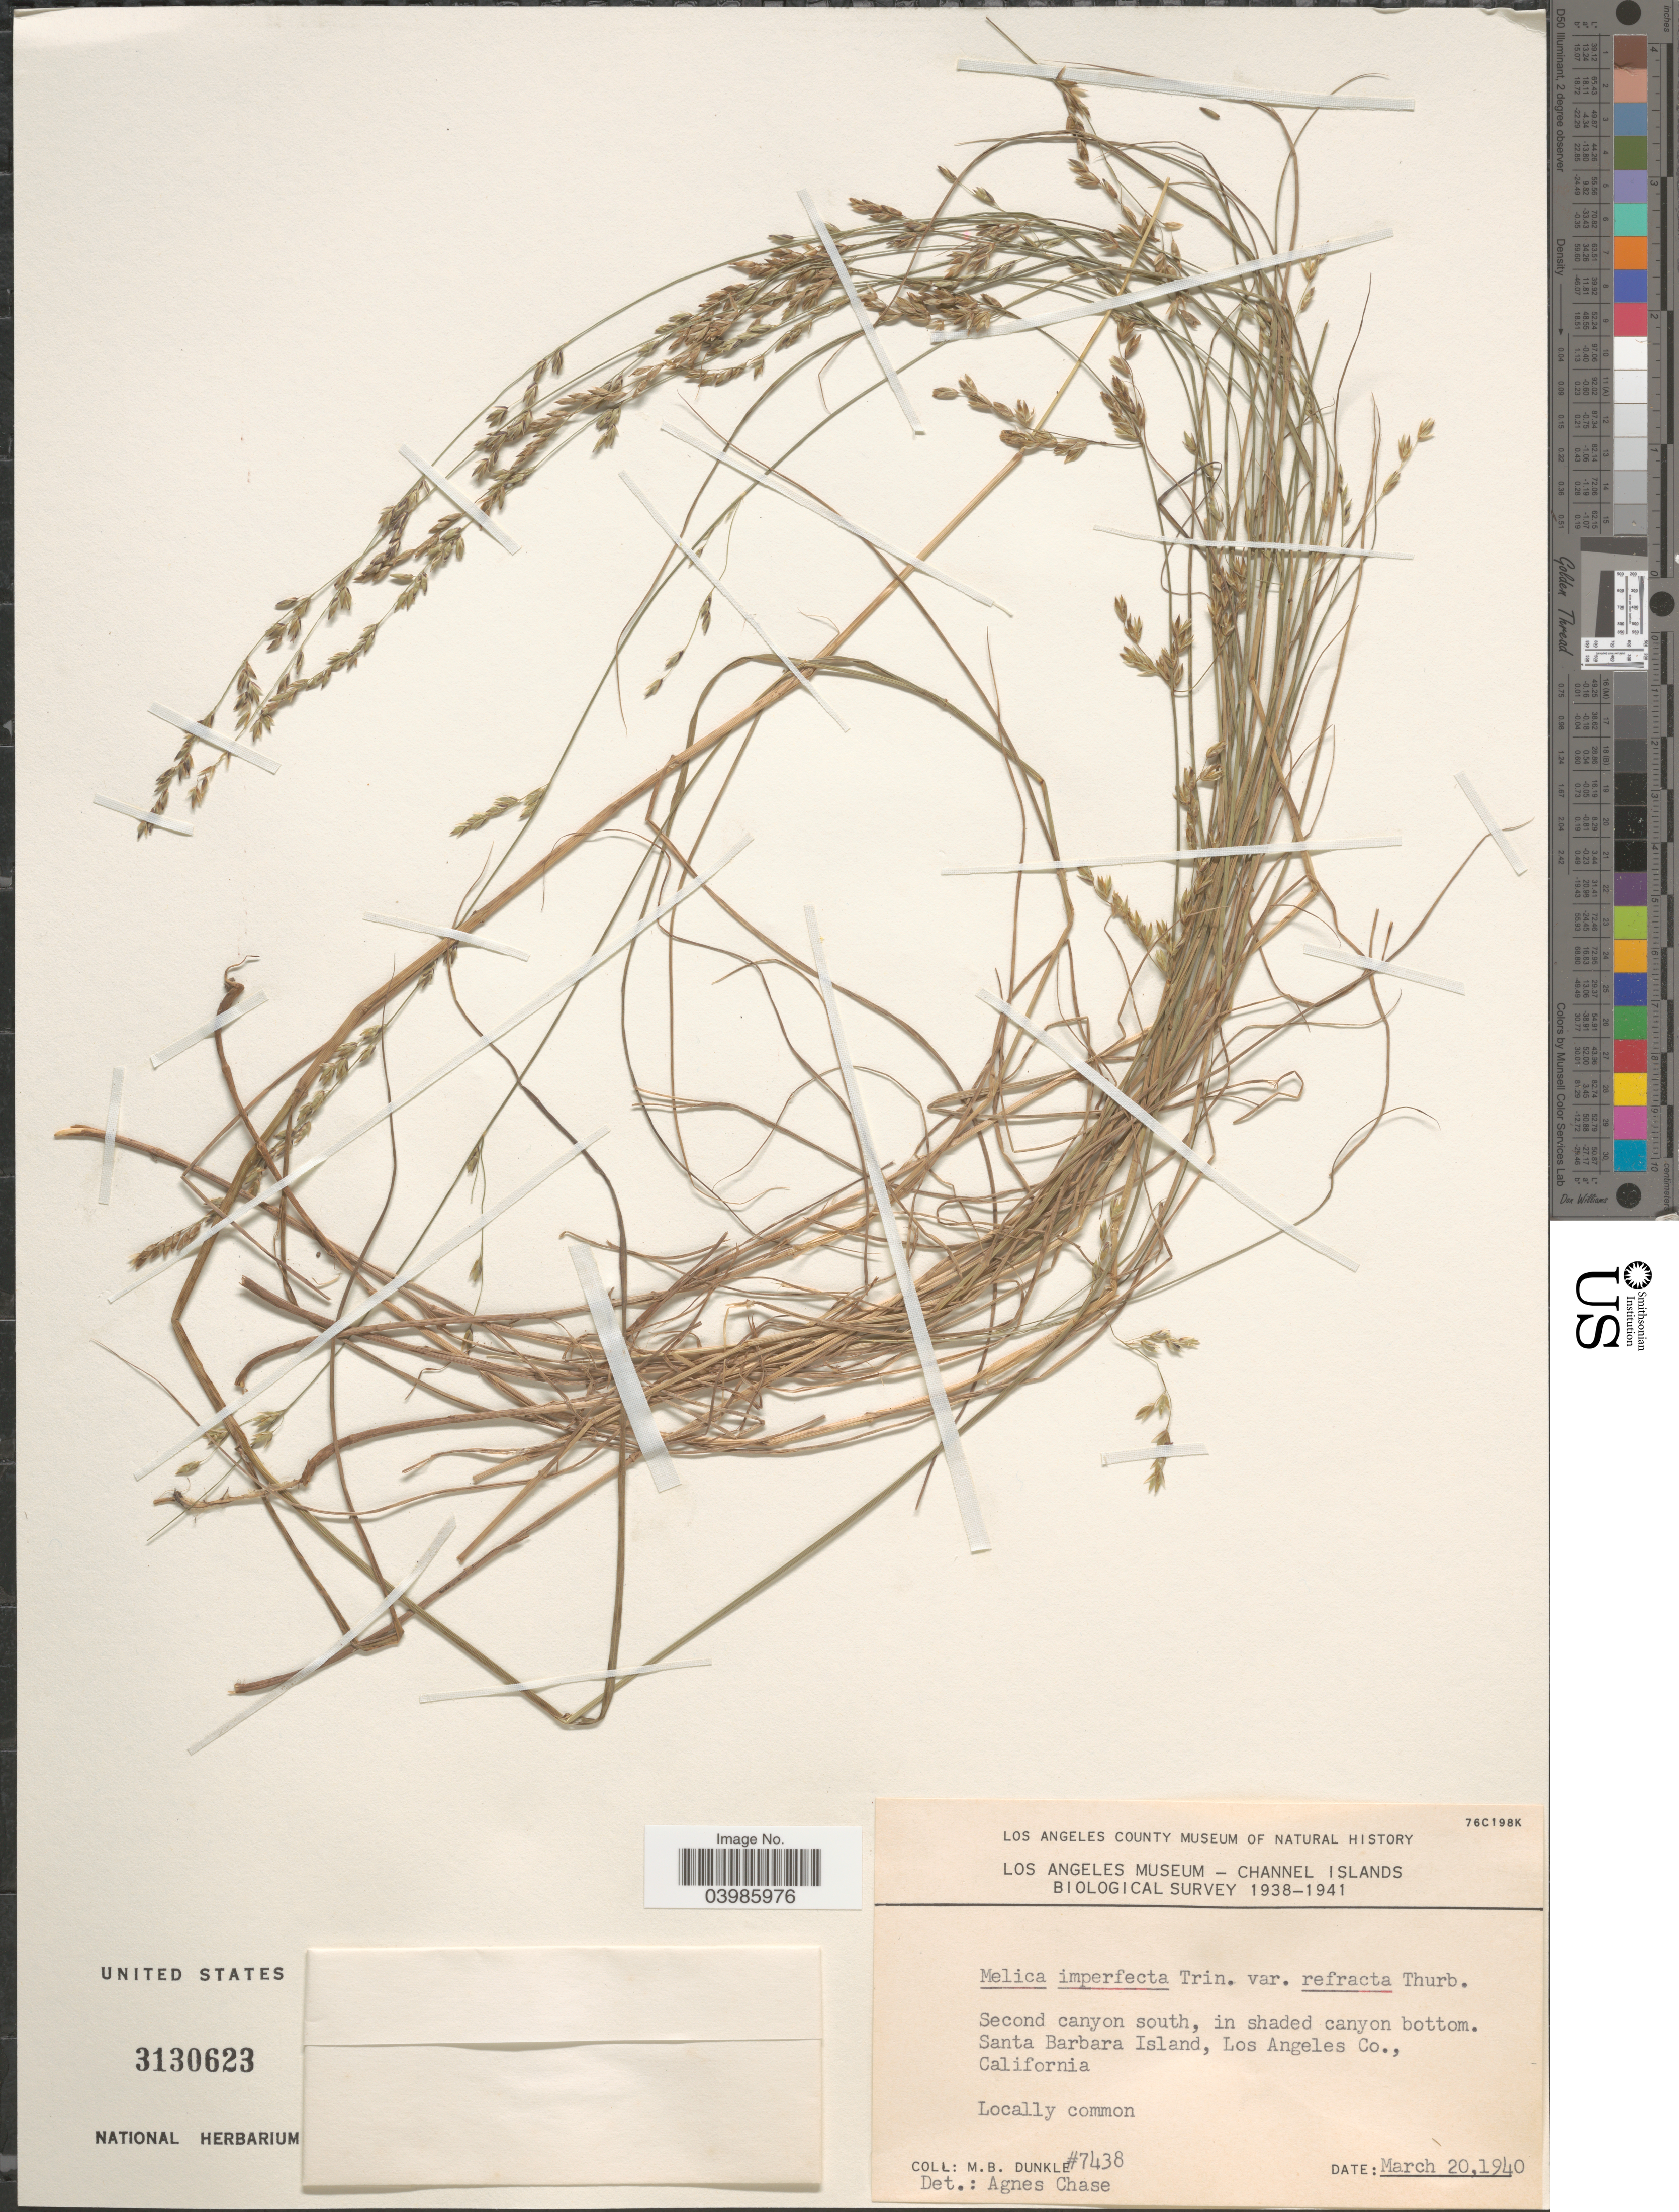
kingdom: Plantae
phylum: Tracheophyta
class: Liliopsida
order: Poales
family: Poaceae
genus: Melica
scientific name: Melica imperfecta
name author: Trin.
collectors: M. Dunkle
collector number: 7438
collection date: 1940-03-20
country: United States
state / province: California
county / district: Los Angeles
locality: Second canyon south, in shaded canyon bottom. Santa Barbara Island, Los Angeles Co.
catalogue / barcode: US 3130623